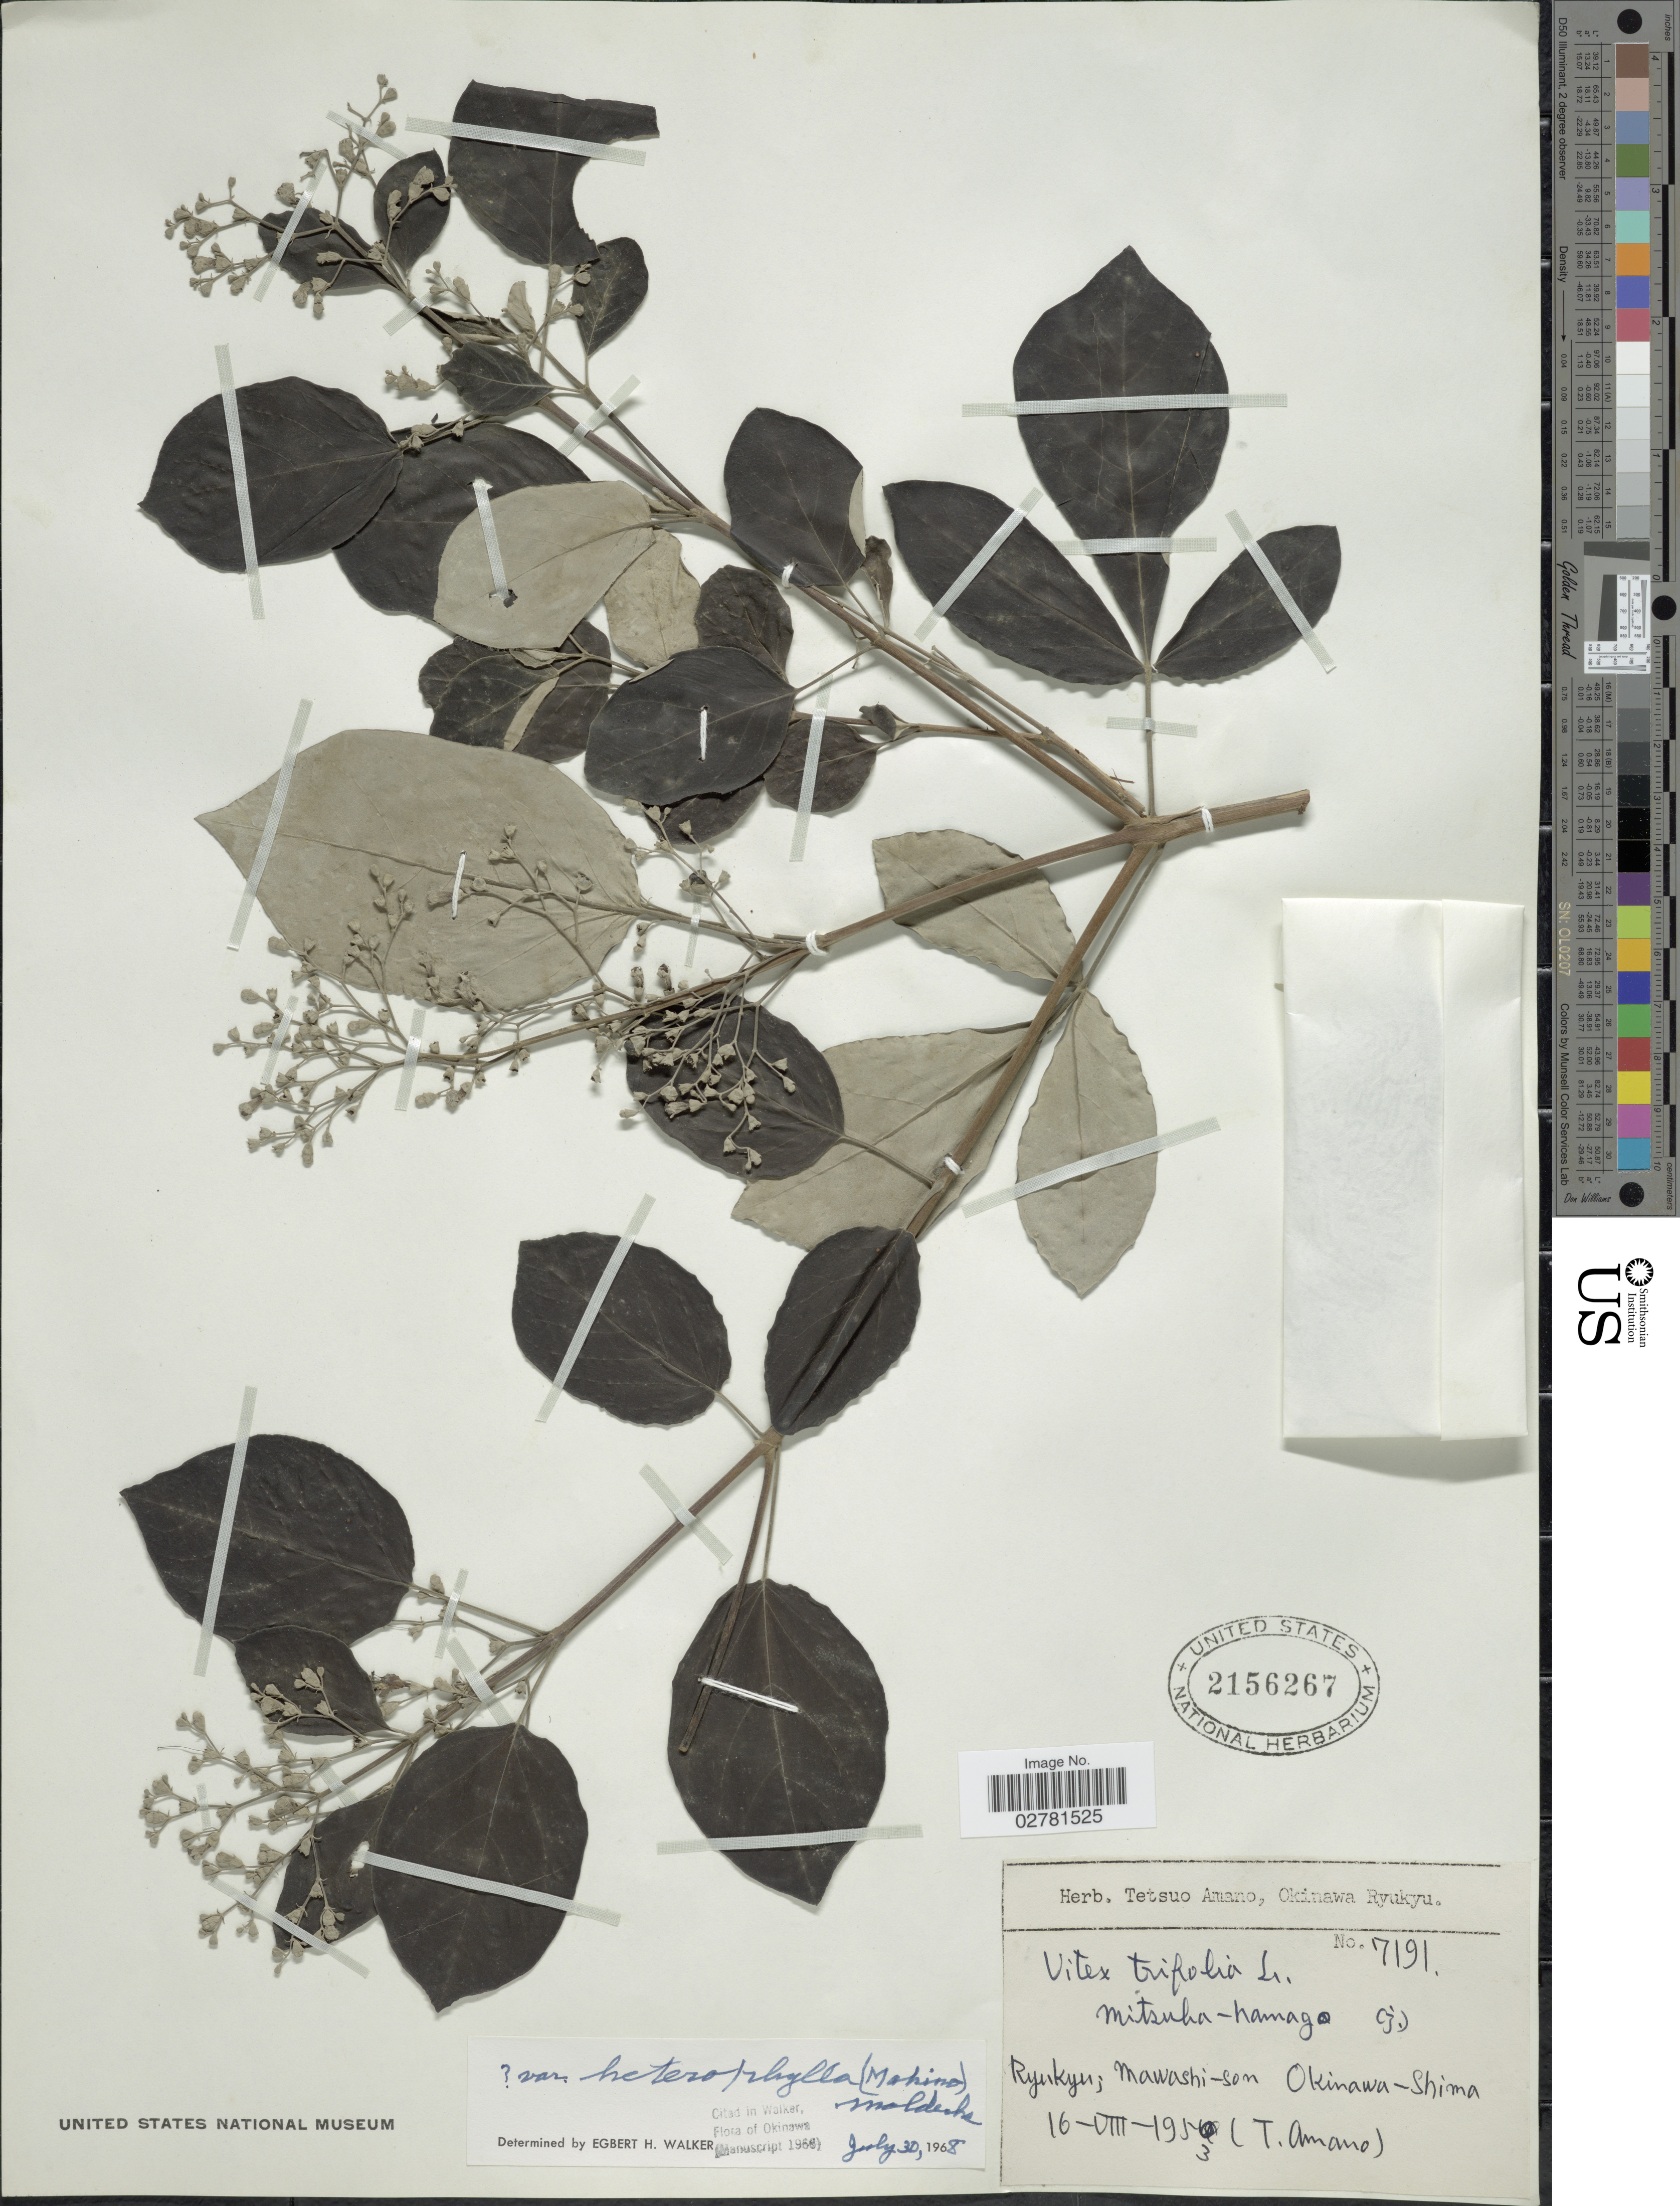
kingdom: Plantae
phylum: Tracheophyta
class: Magnoliopsida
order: Lamiales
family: Lamiaceae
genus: Vitex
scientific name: Vitex trifolia var. heterophylla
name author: (Hort. Mak.) Moldenke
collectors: T. Amano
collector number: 7191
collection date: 1953-08-16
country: Japan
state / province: Okinawa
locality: Ryukyu; Mawashi-son. Okinawa-Shima.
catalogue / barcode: US 2156267